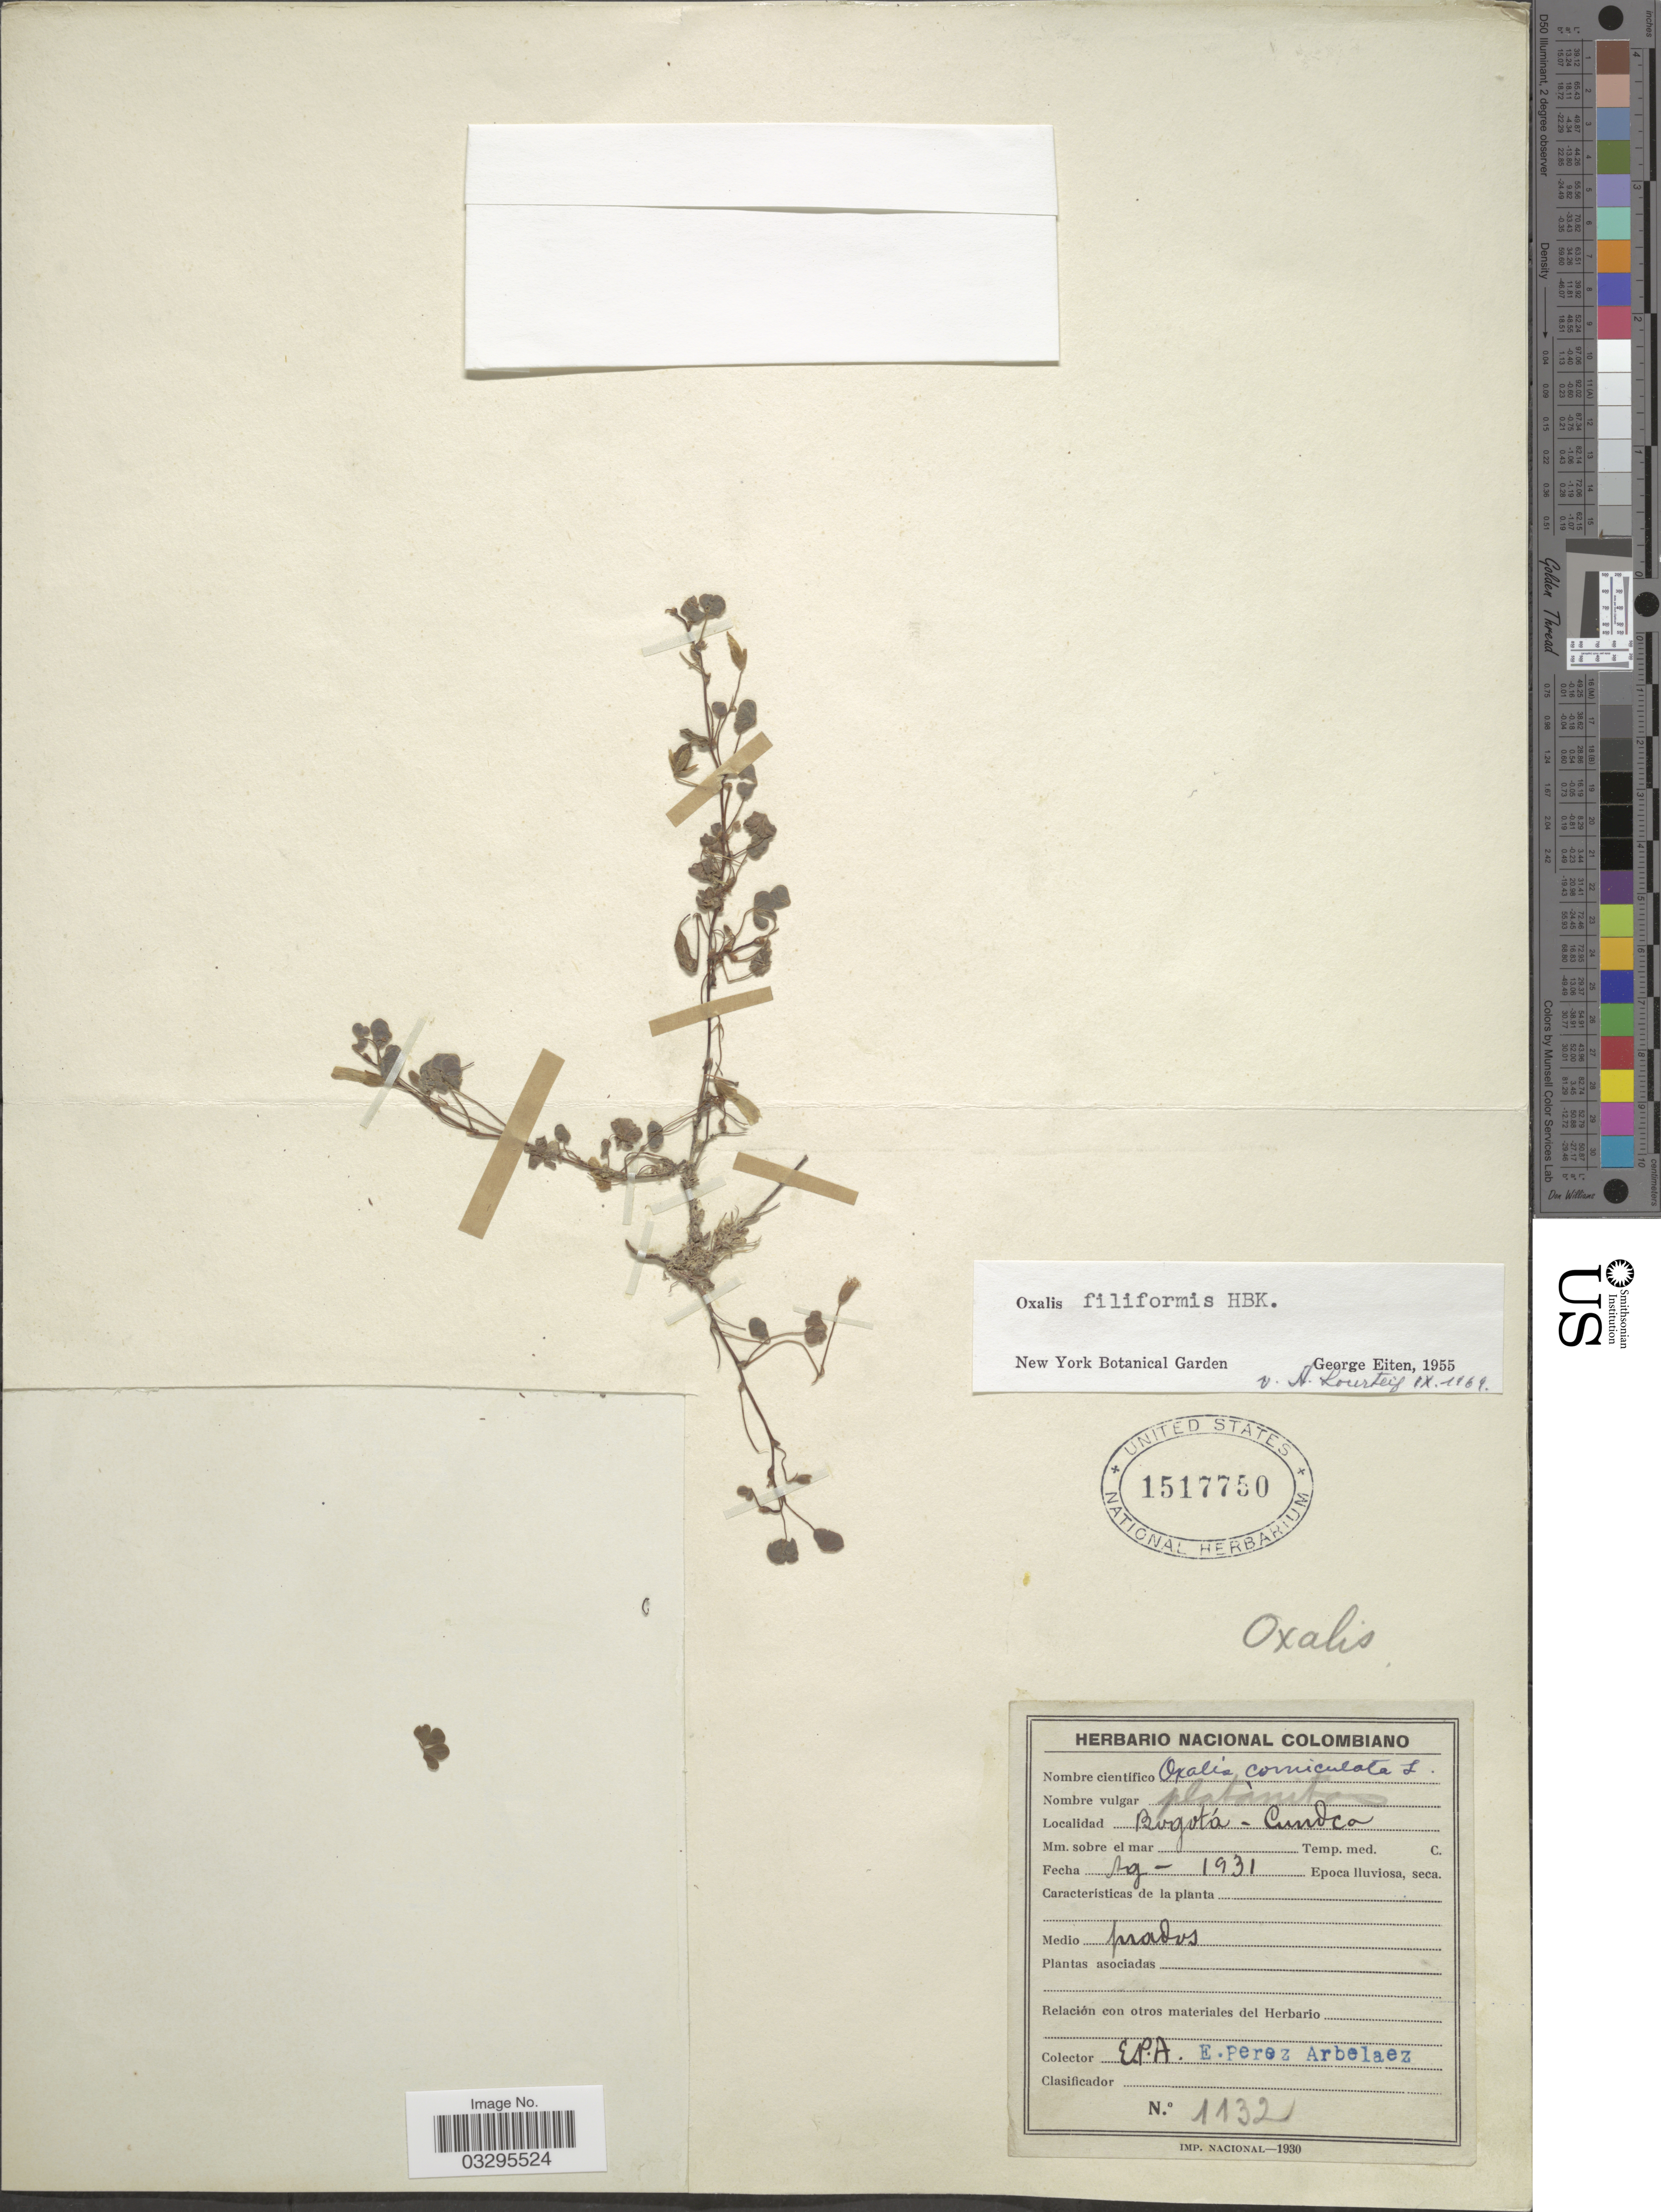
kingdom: Plantae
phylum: Tracheophyta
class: Magnoliopsida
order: Oxalidales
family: Oxalidaceae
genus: Oxalis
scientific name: Oxalis filiformis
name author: Kunth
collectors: E. Pérez Arbeláez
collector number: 1132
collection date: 1931-08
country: Colombia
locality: Bogotá - Cundca.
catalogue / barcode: US 1517750